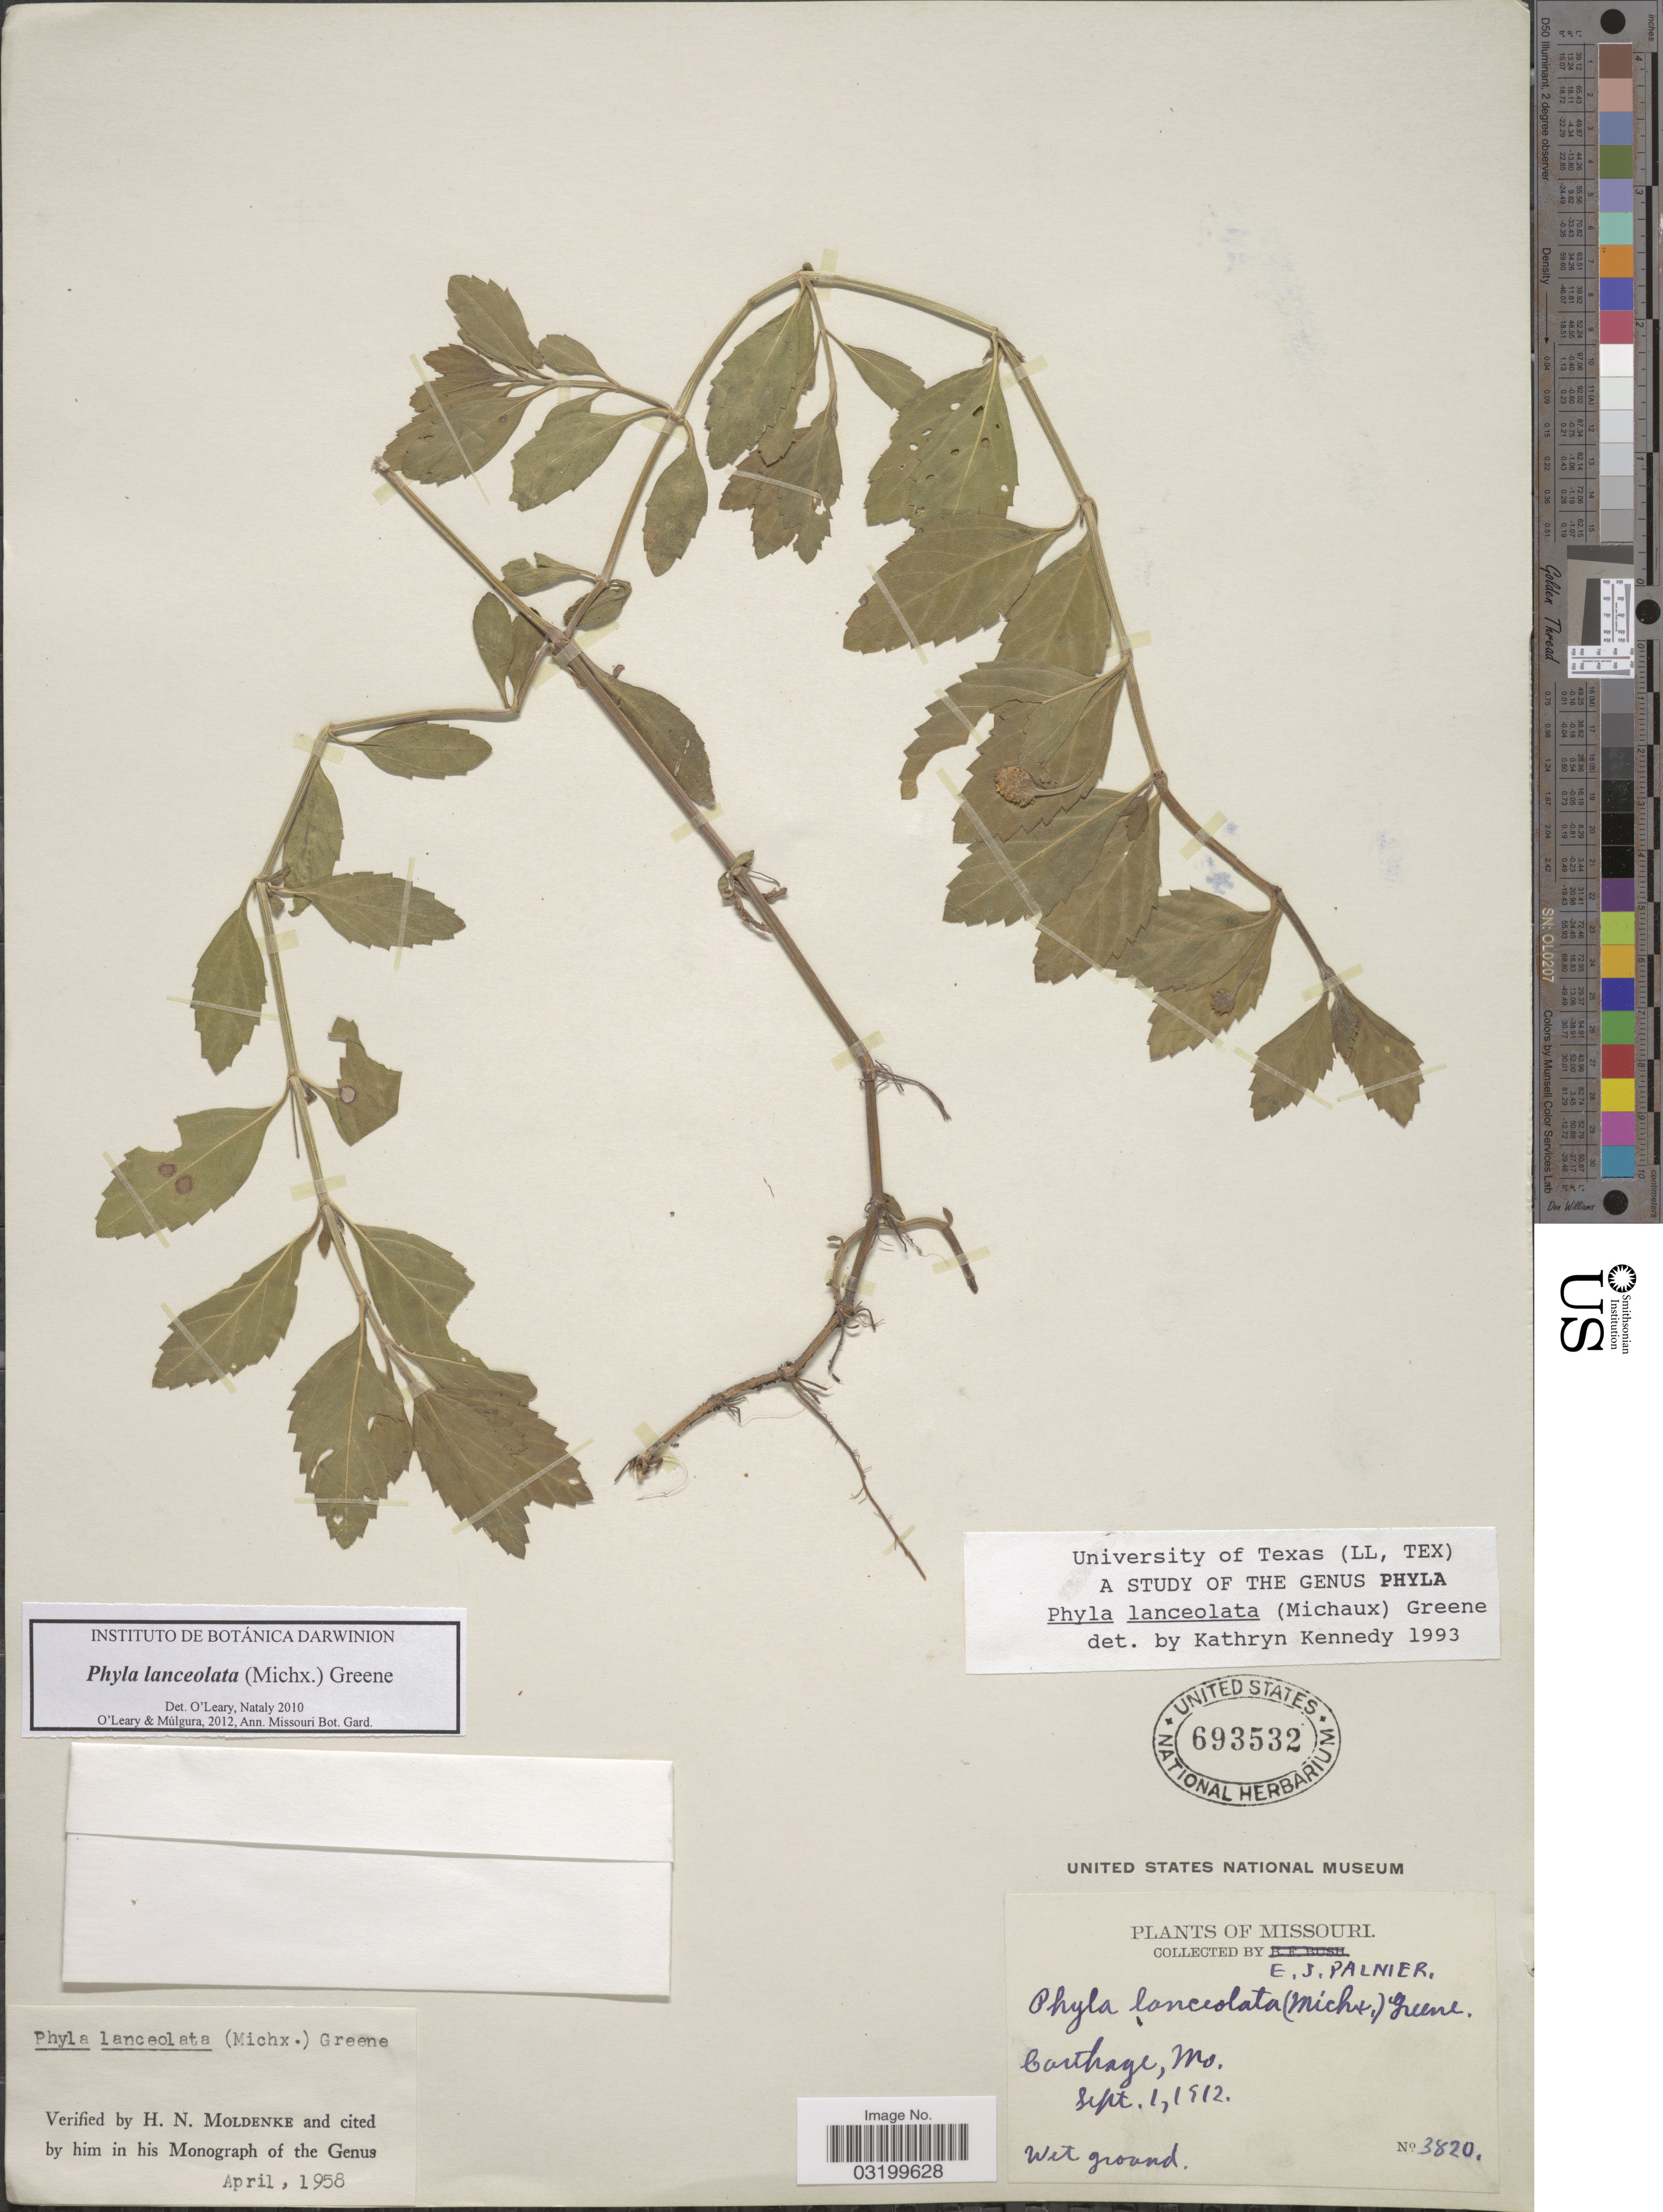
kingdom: Plantae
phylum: Tracheophyta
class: Magnoliopsida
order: Lamiales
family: Verbenaceae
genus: Phyla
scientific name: Phyla lanceolata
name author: (Michx.) Greene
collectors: E. J. Palmer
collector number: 3820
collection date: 1912-09-01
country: United States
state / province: Missouri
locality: Carthage, Mo.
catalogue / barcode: US 693532